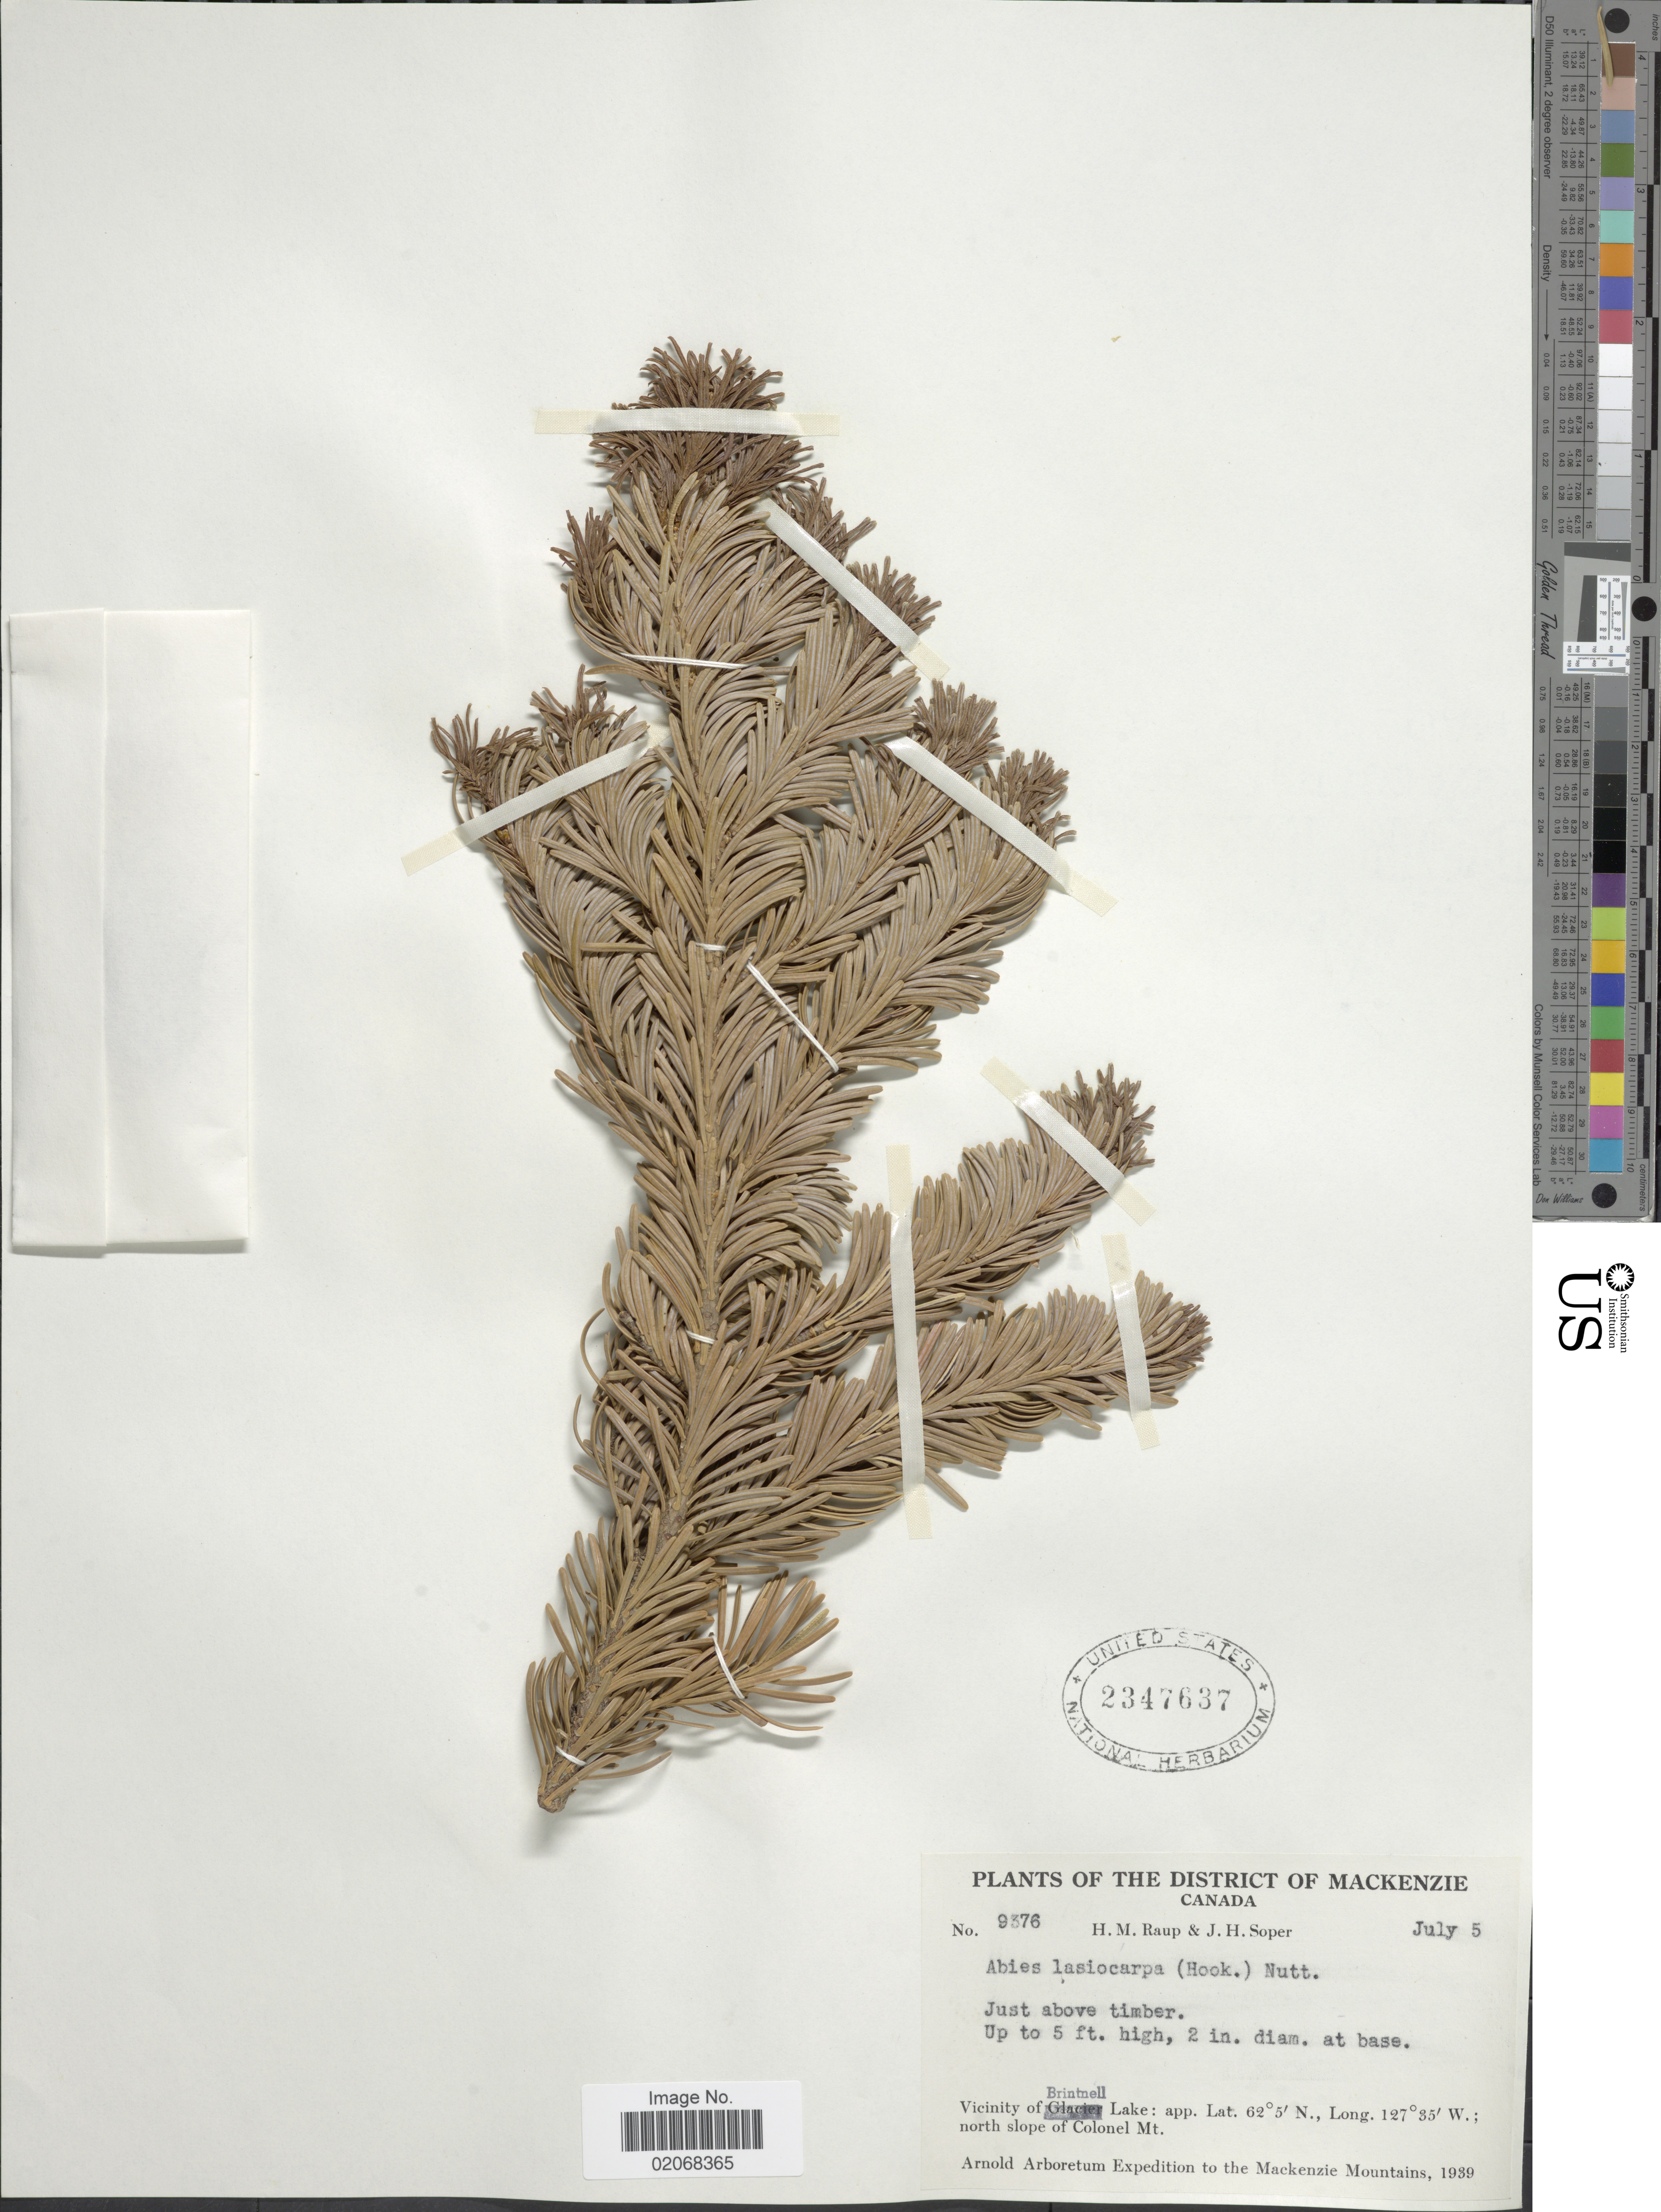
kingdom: Plantae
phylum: Tracheophyta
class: Pinopsida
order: Pinales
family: Pinaceae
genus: Abies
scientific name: Abies lasiocarpa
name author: (Hook.) Nutt.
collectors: H. Raup & J. H. Soper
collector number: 9376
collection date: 1939-07-05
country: Canada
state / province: Alberta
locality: The District of Mackenzie, Just above timber. Vicinity of Brintnell Lake; north slope of Colonel Mt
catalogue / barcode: US 2347637